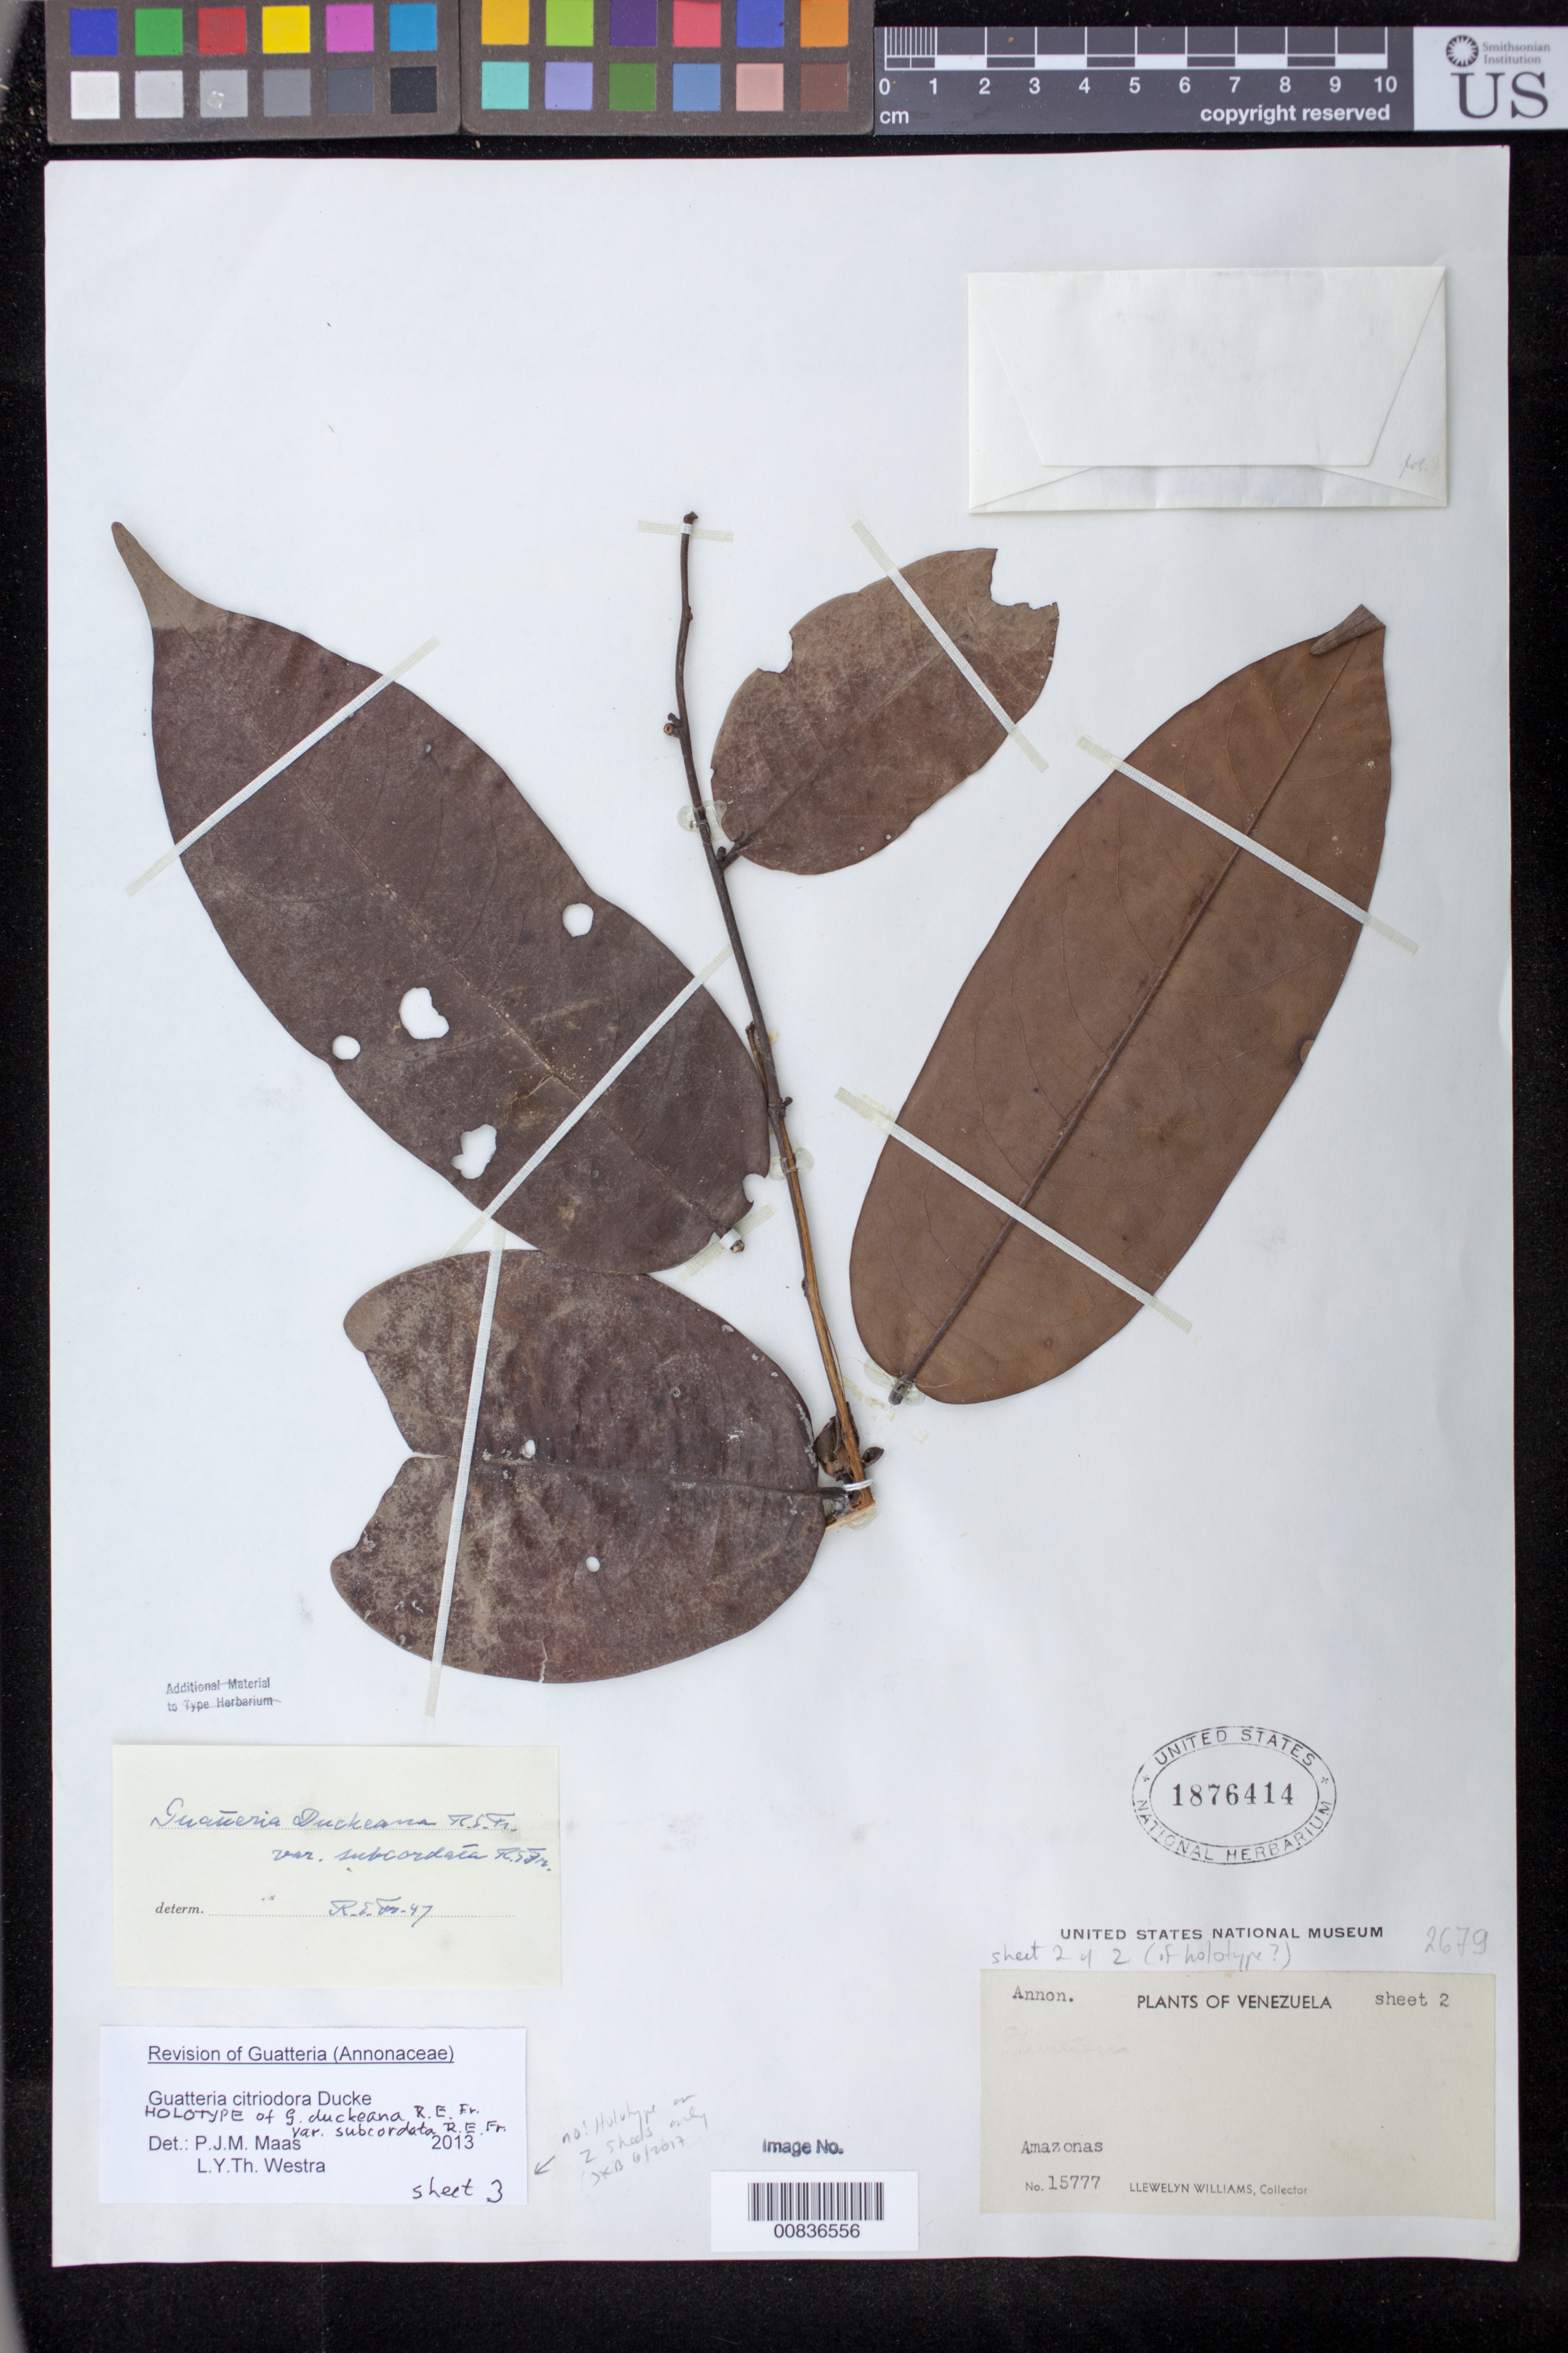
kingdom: Plantae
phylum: Tracheophyta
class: Magnoliopsida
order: Magnoliales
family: Annonaceae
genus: Guatteria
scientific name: Guatteria duckeana var. subcordata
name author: R.E. Fr.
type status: Holotype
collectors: Ll. Williams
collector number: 15777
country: Venezuela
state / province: Amazonas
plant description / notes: This sheet labeled as "sheet 2" and apparently part of the holotype, but not annotated as such by R. E. DFries. Holotype apparently on 2 sheets, with USNH 1876413 annotated by Fries as "typus varietatis" but 1876414 labeled as "sheet 2". A third sheet (USNH 2428528) was mounted separatelyis not labeled as "sheet 3", and is not part of the holotype (but was erroneously annotated as "sheet 2" of holotype by Maas & Westra, 2013)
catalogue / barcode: US 1876414